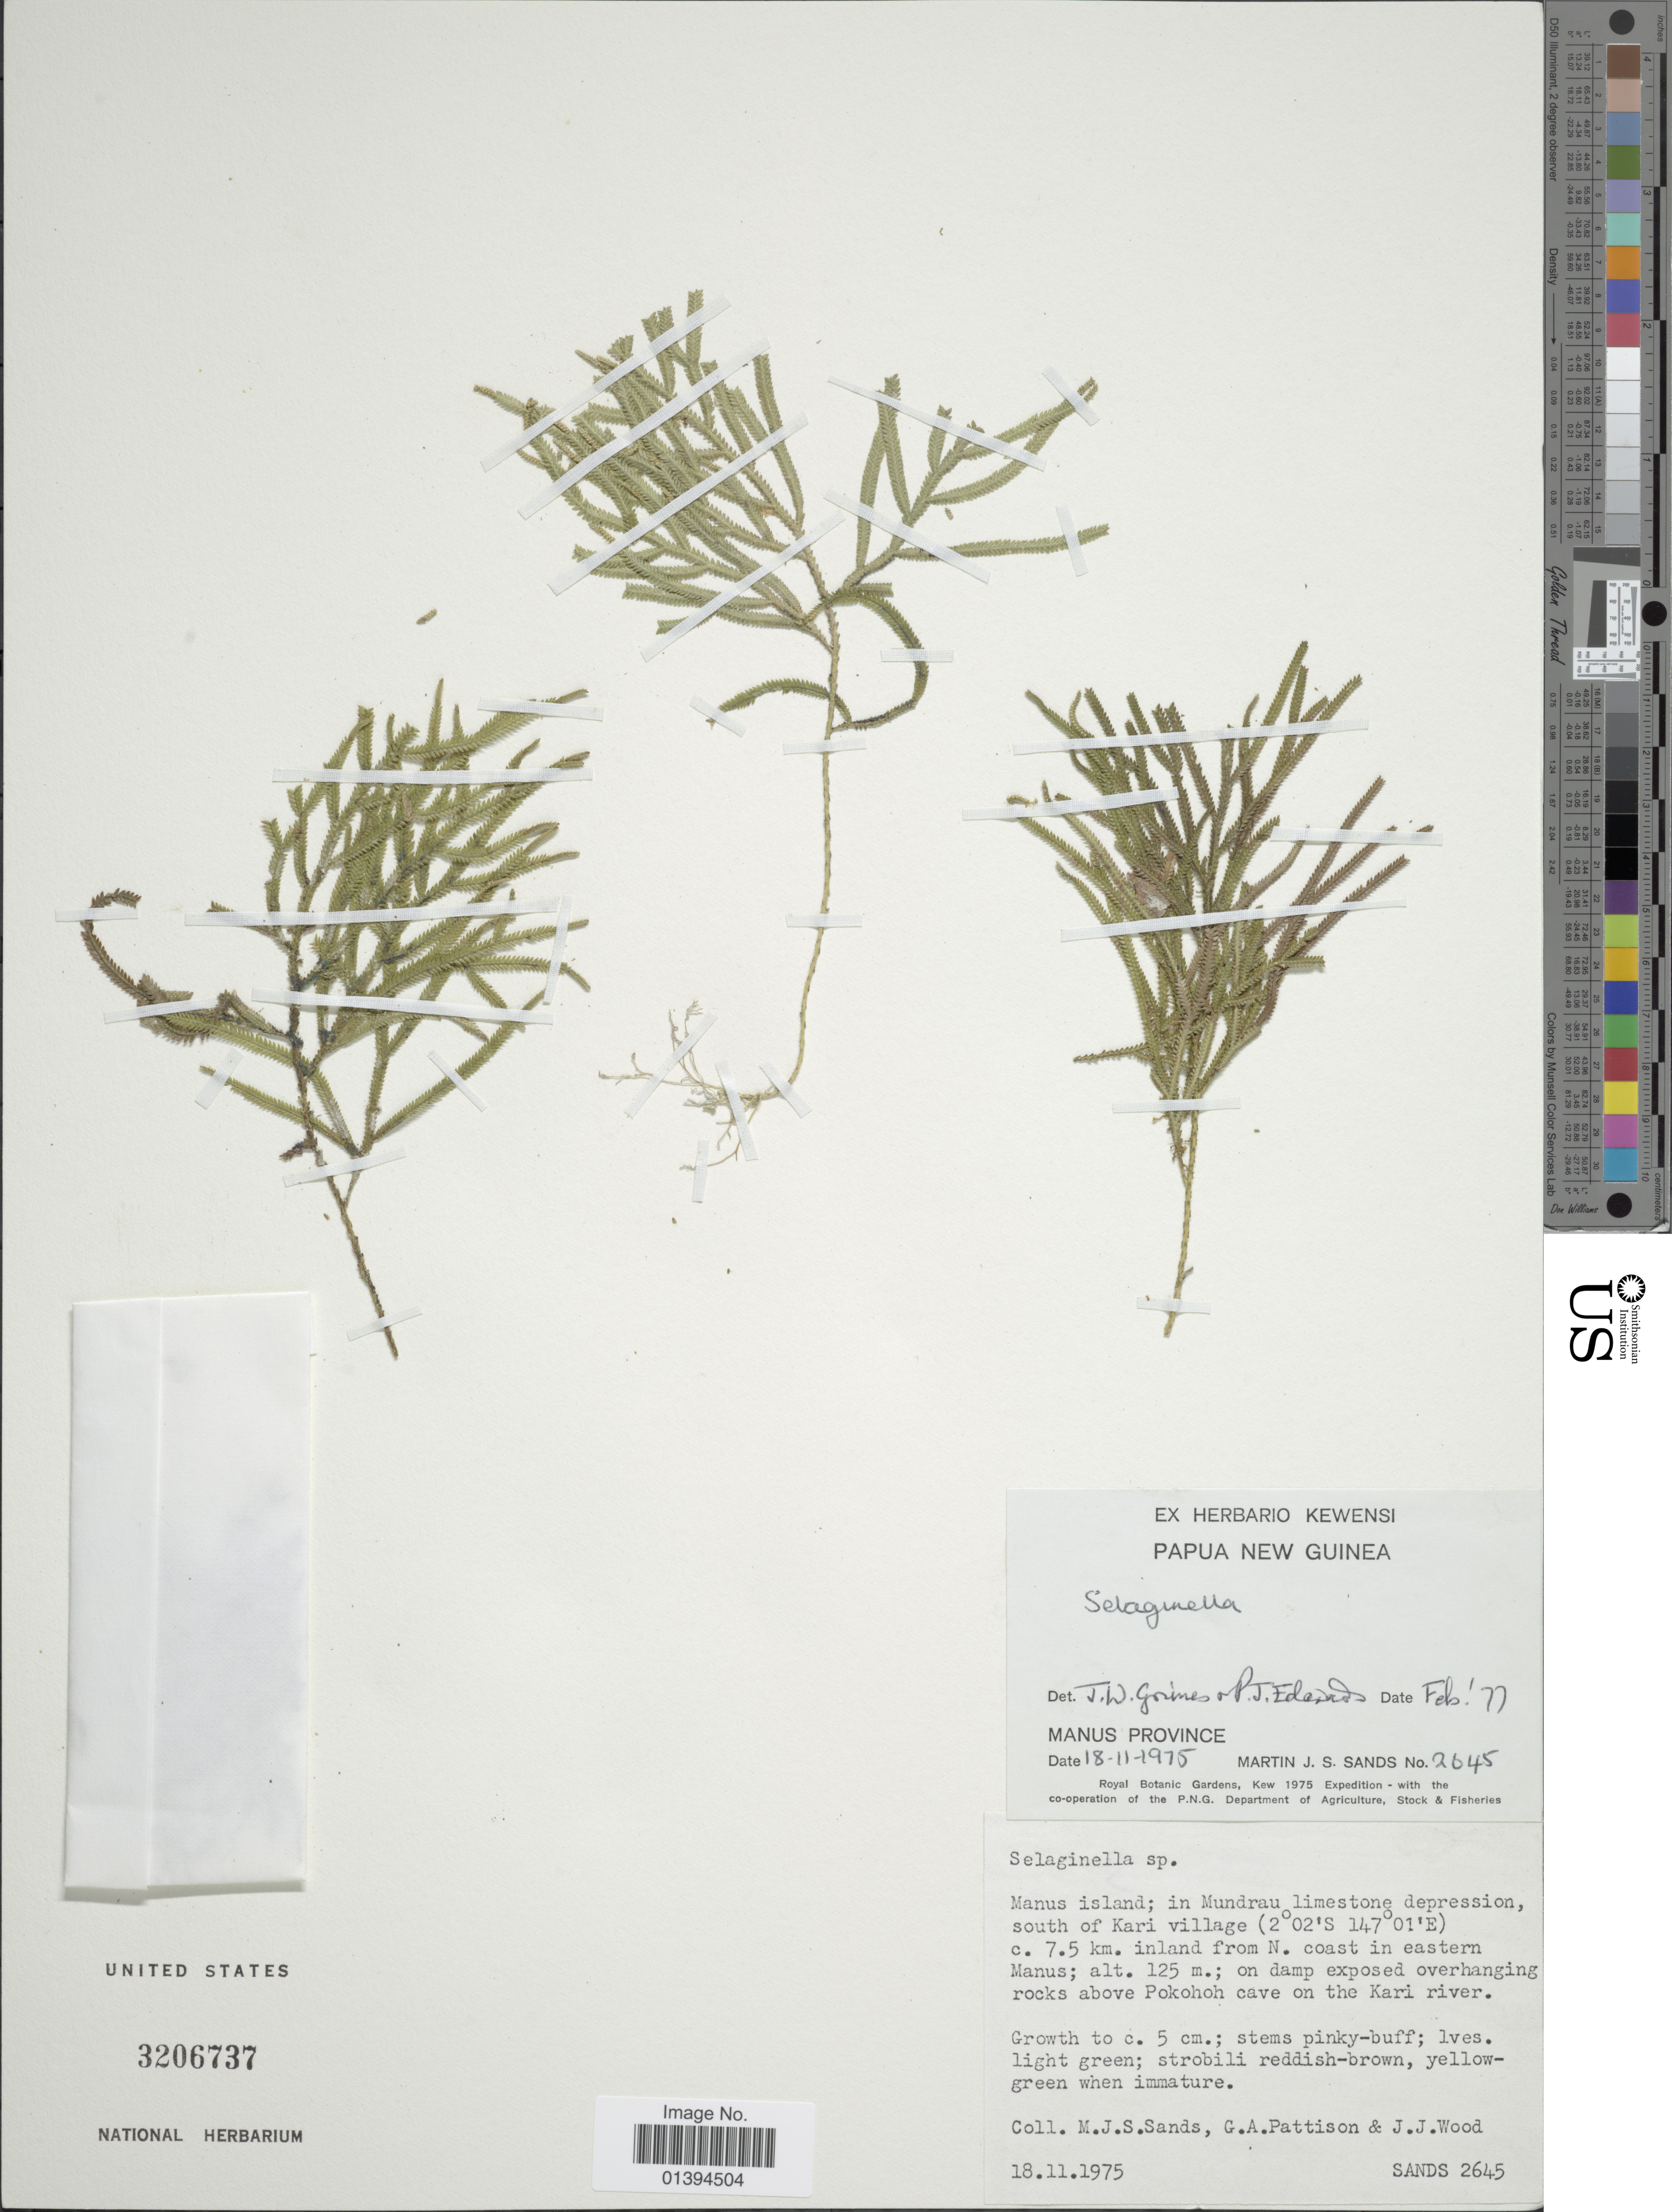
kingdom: Plantae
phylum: Tracheophyta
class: Lycopodiopsida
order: Selaginellales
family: Selaginellaceae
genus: Selaginella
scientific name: Selaginella sp.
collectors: M. Sands, G. Pattison & J. Wood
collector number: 2645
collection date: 1975-11-18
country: Papua New Guinea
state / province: Manus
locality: Manus Island: in Mundrau limestone depression, south of Kari village, c. 7.5 km inland from N. coast in eastern Manus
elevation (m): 125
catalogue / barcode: US 3206737